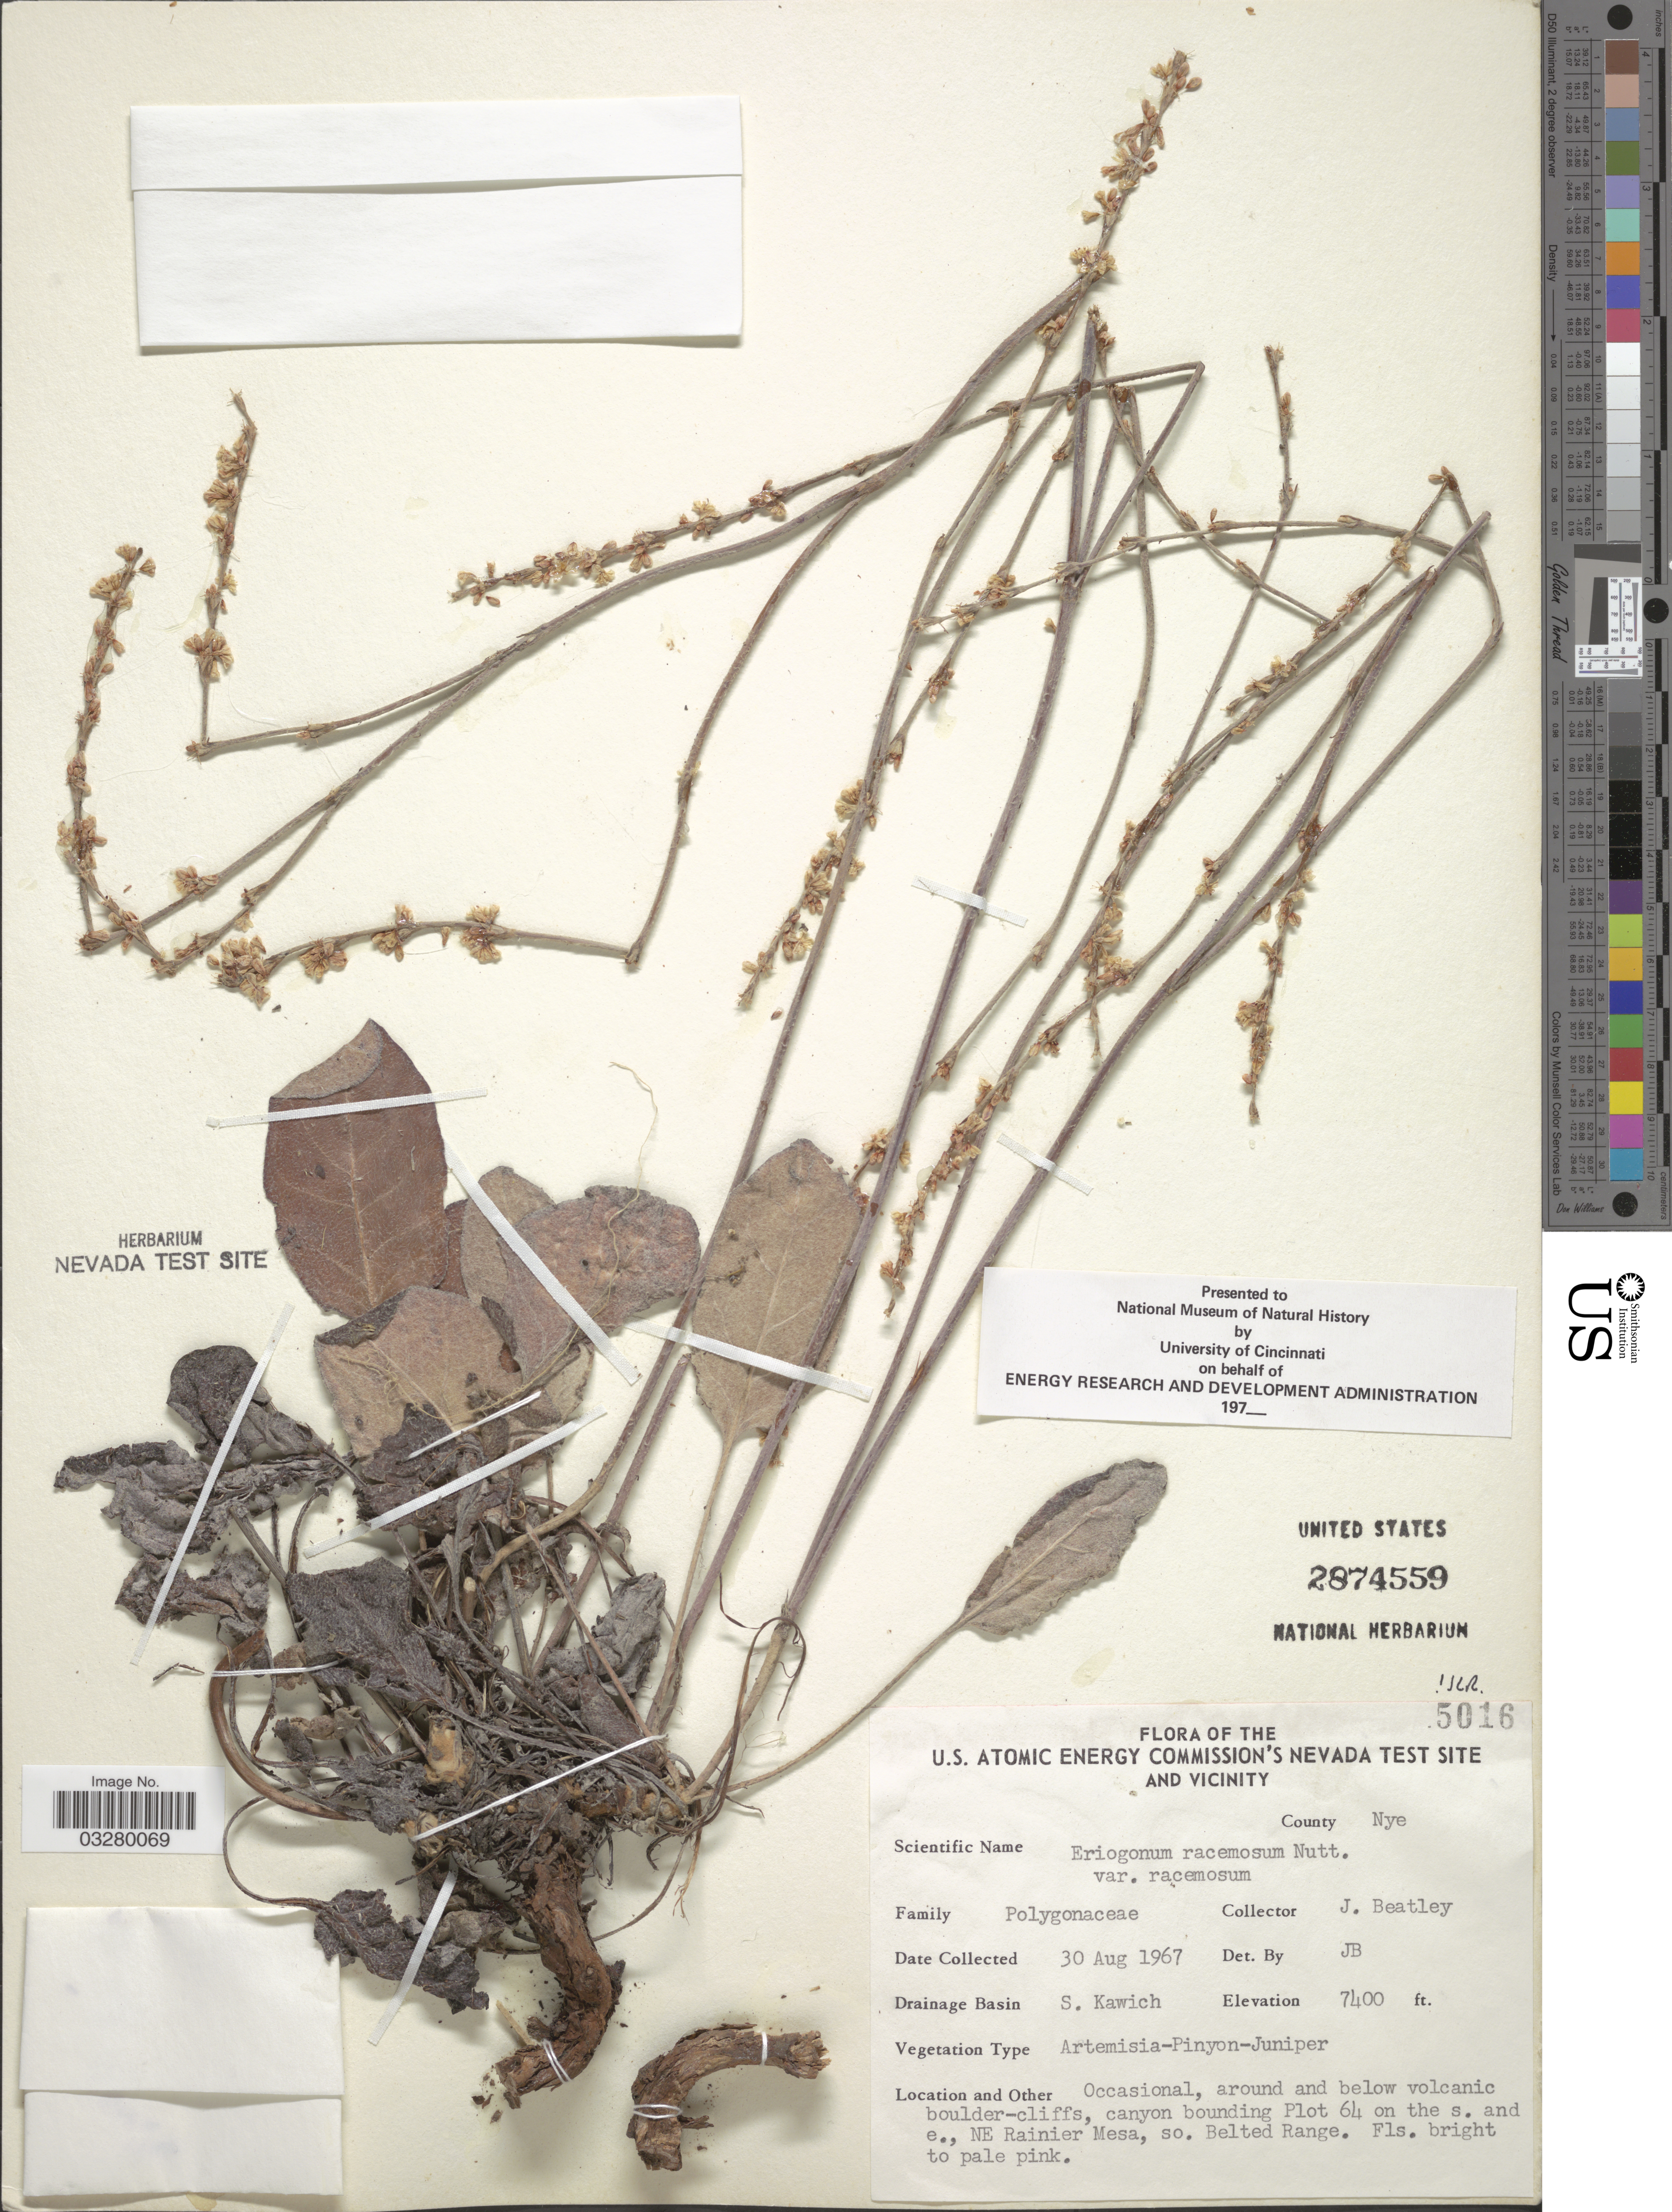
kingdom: Plantae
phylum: Tracheophyta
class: Magnoliopsida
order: Caryophyllales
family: Polygonaceae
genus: Eriogonum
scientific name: Eriogonum racemosum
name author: Nutt.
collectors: J. C. Beatley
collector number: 5016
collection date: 1967-08-30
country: United States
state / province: Nevada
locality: U.S. Atomic Energy Commission's Nevada Test Site and Vicinity, County Nye, Drainage Basin S. Kawich, around and below volcanic boulder-cliffs, canyon bounding Plot 64 on the s. and e., NE Rainier Mesa, so. Belted Range.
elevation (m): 2256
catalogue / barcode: US 2874559